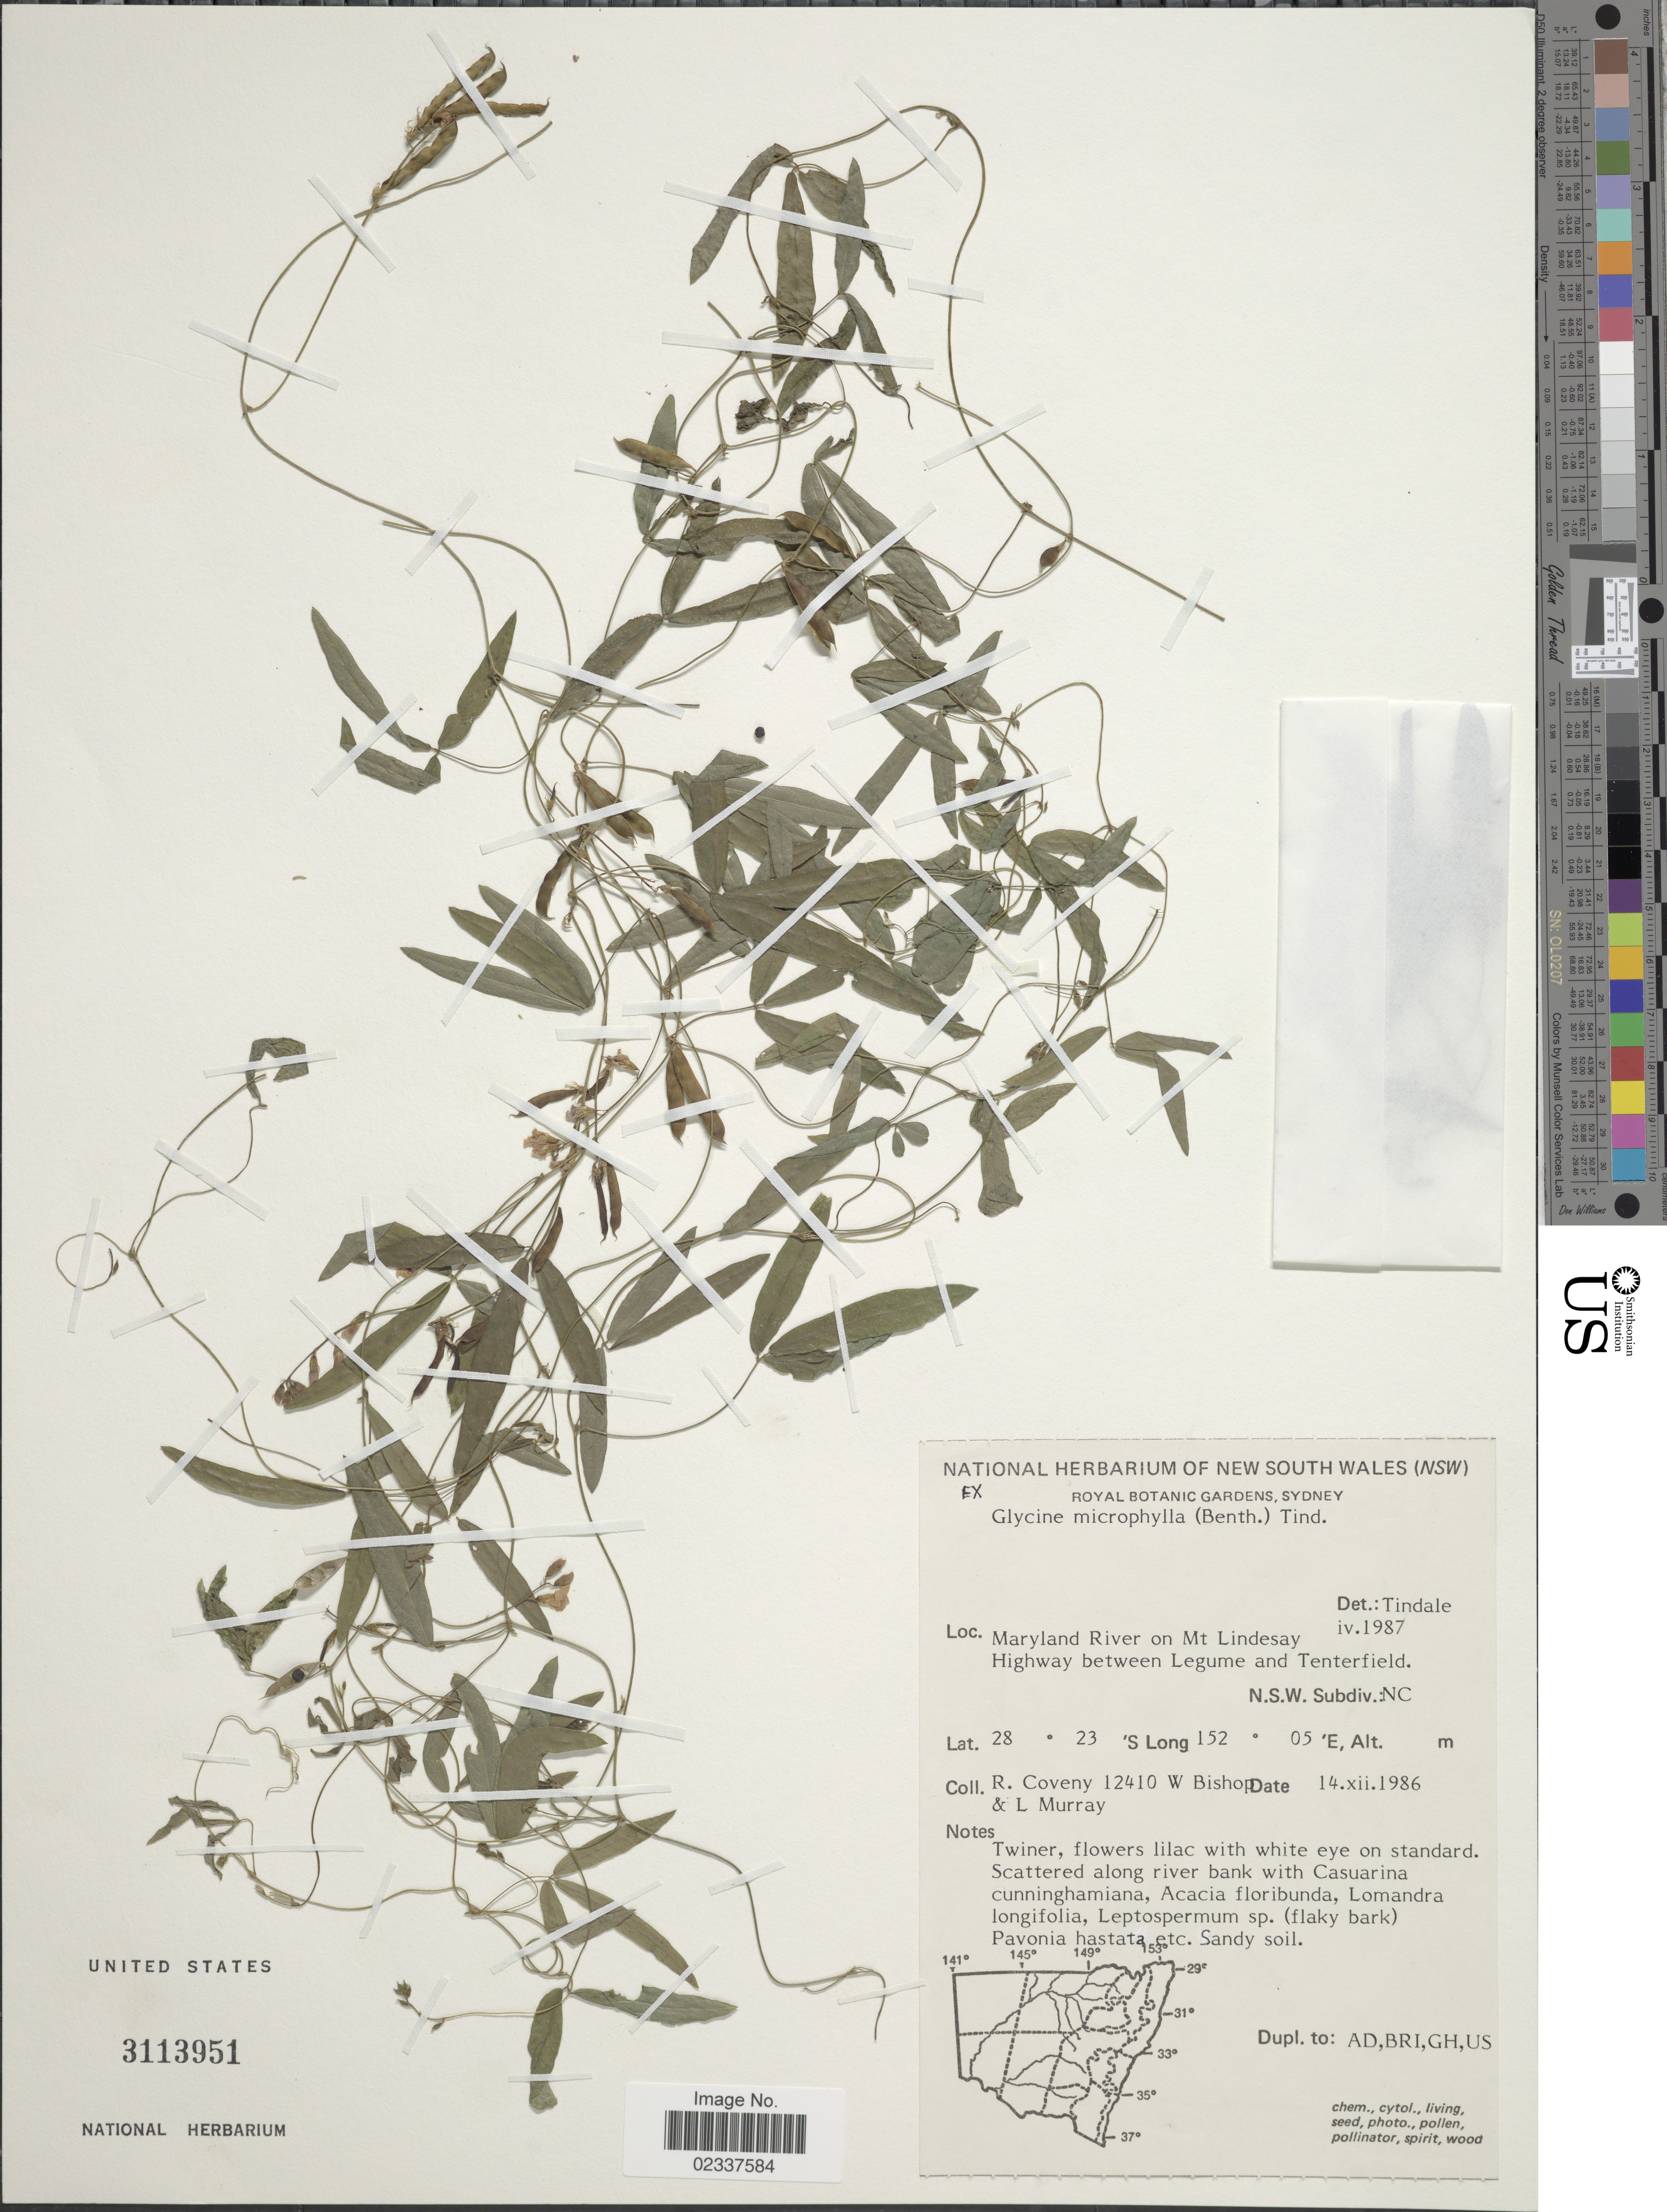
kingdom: Plantae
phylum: Tracheophyta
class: Magnoliopsida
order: Fabales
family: Fabaceae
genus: Glycine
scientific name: Glycine microphylla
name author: (Benth.) Tindale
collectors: R. Coveny, W. Bishop & L. T. Murray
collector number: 12410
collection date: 1986-12-14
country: Australia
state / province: New South Wales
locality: Maryland River on Mt Lindesay Highway between Legume and Tenterfield, NSW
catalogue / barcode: US 3113951